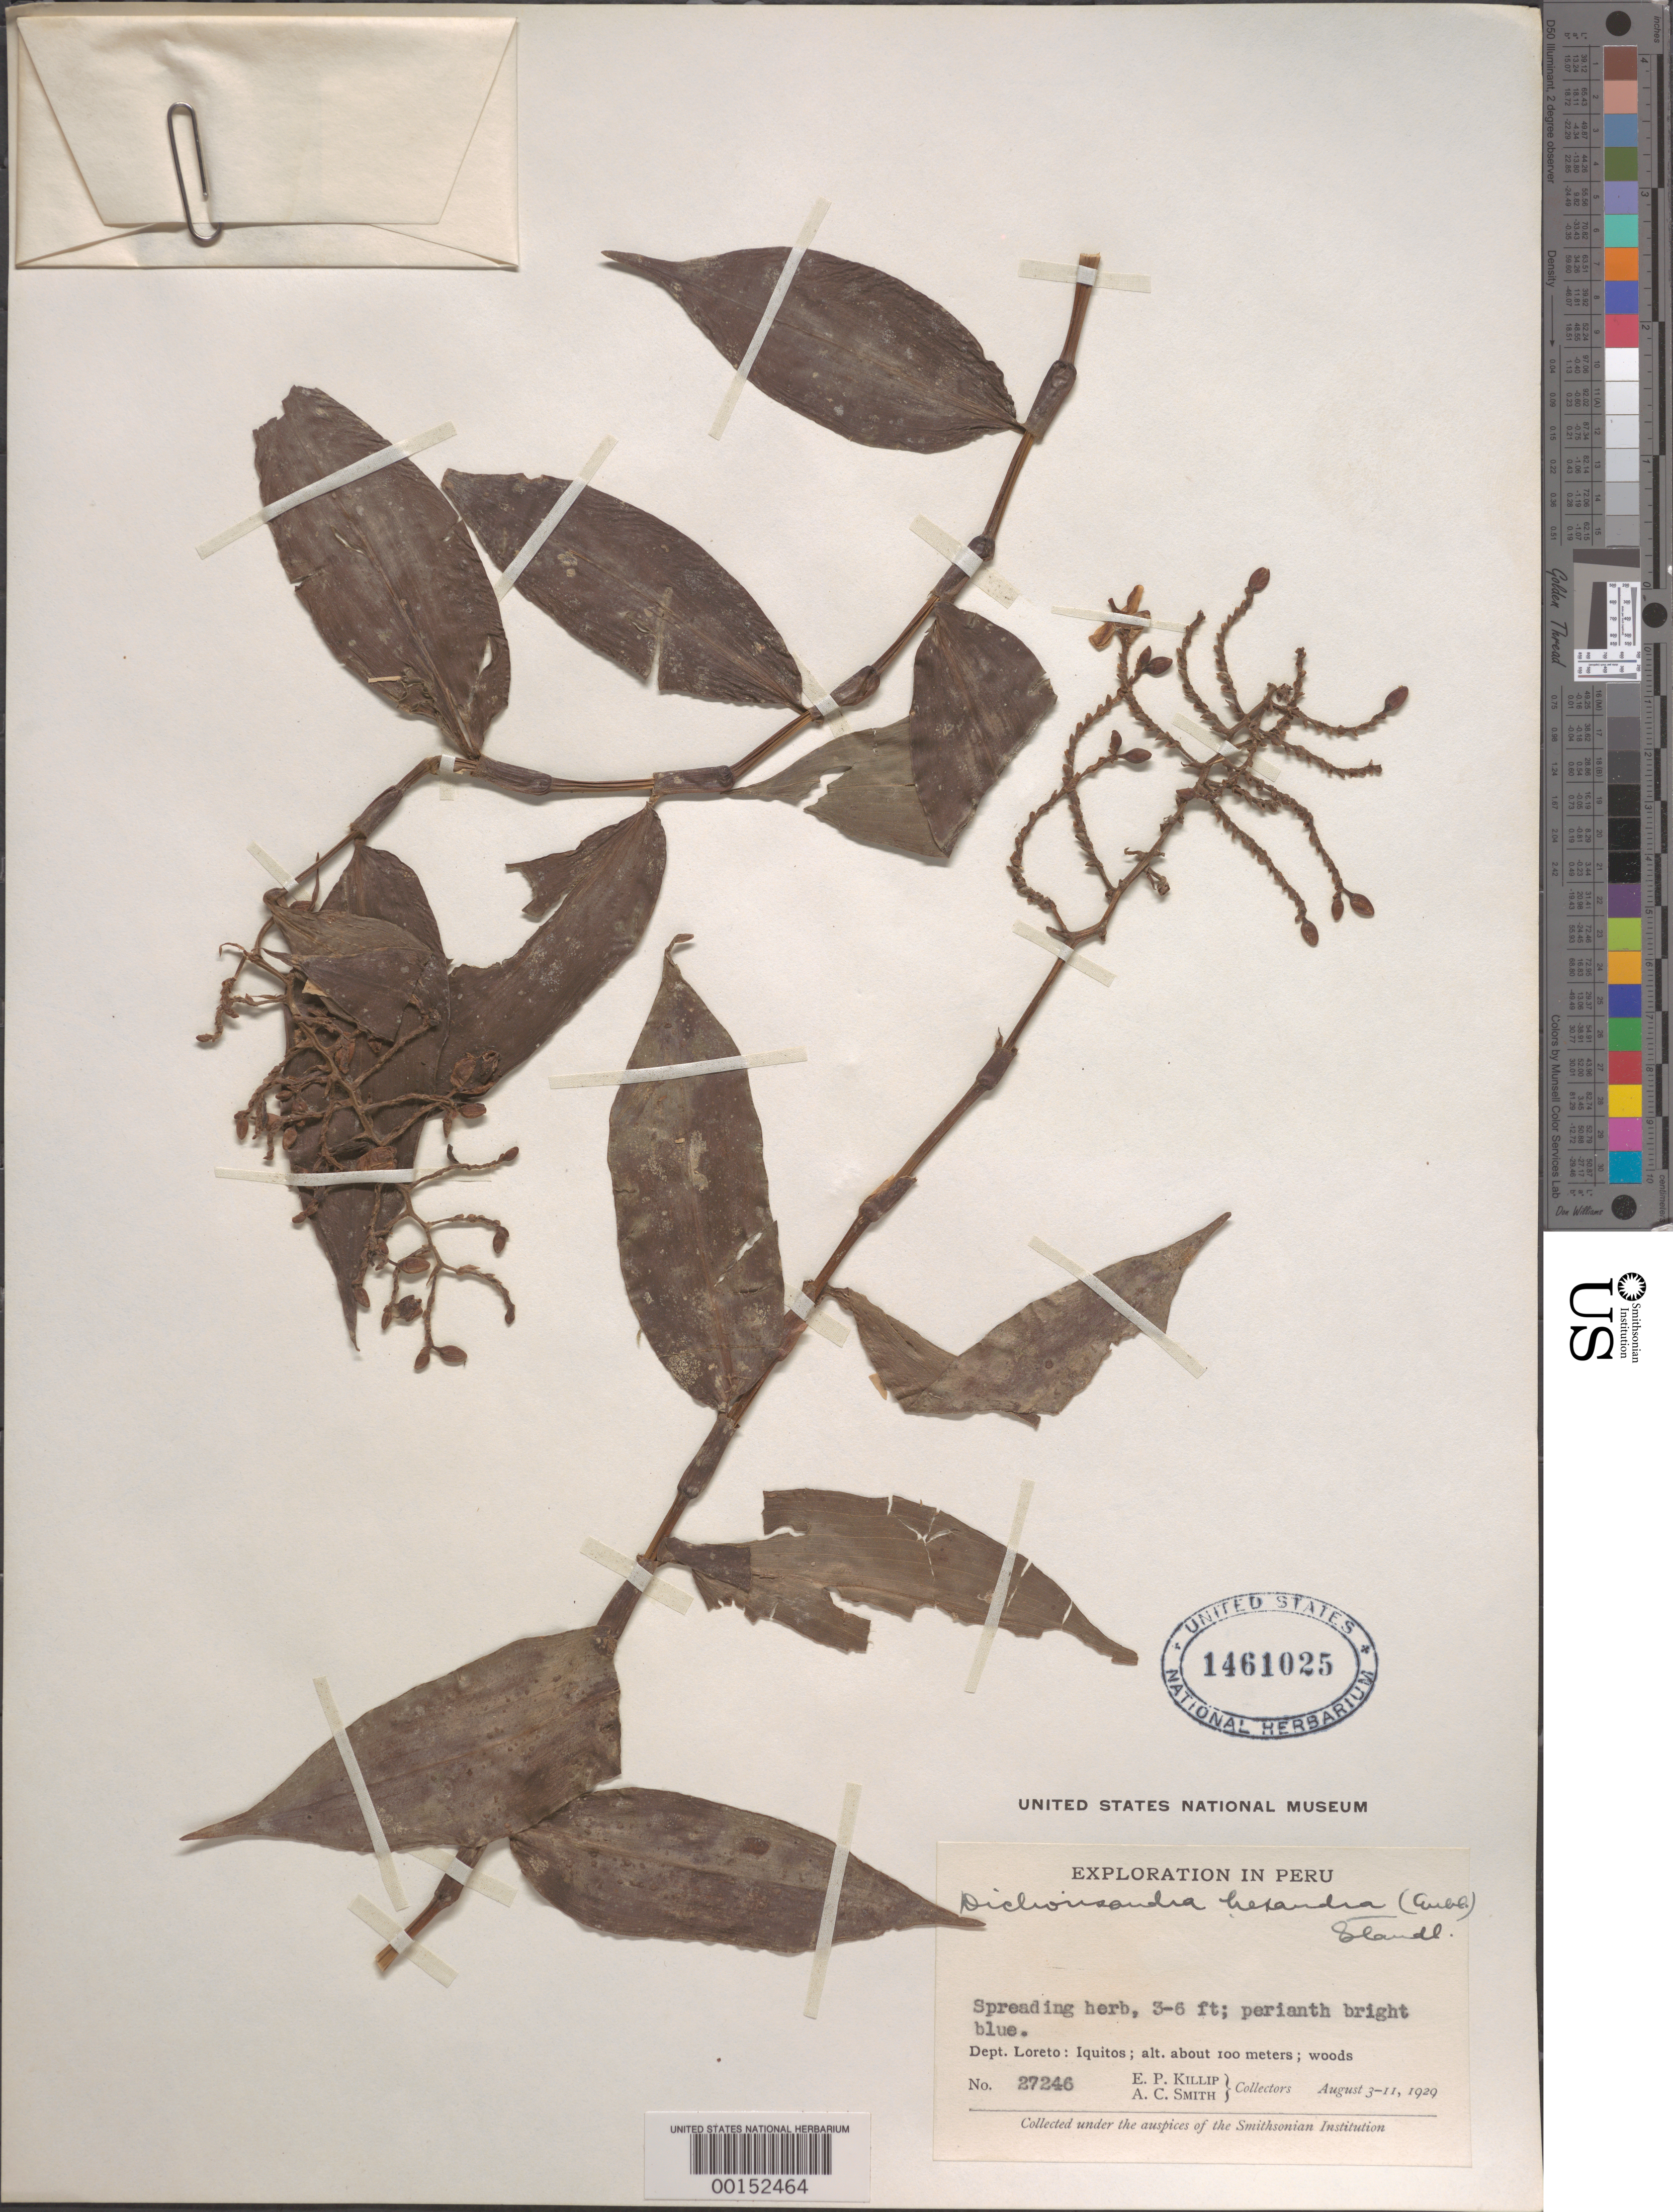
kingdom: Plantae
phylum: Tracheophyta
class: Liliopsida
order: Commelinales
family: Commelinaceae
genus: Dichorisandra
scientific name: Dichorisandra hexandra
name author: (Aubl.) Standl.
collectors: E. P. Killip & A. C. Smith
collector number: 27246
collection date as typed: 03 Aug 1929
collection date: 1929-08-03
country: Peru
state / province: Loreto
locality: Iquitos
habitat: Woods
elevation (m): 100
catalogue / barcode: US 1461025